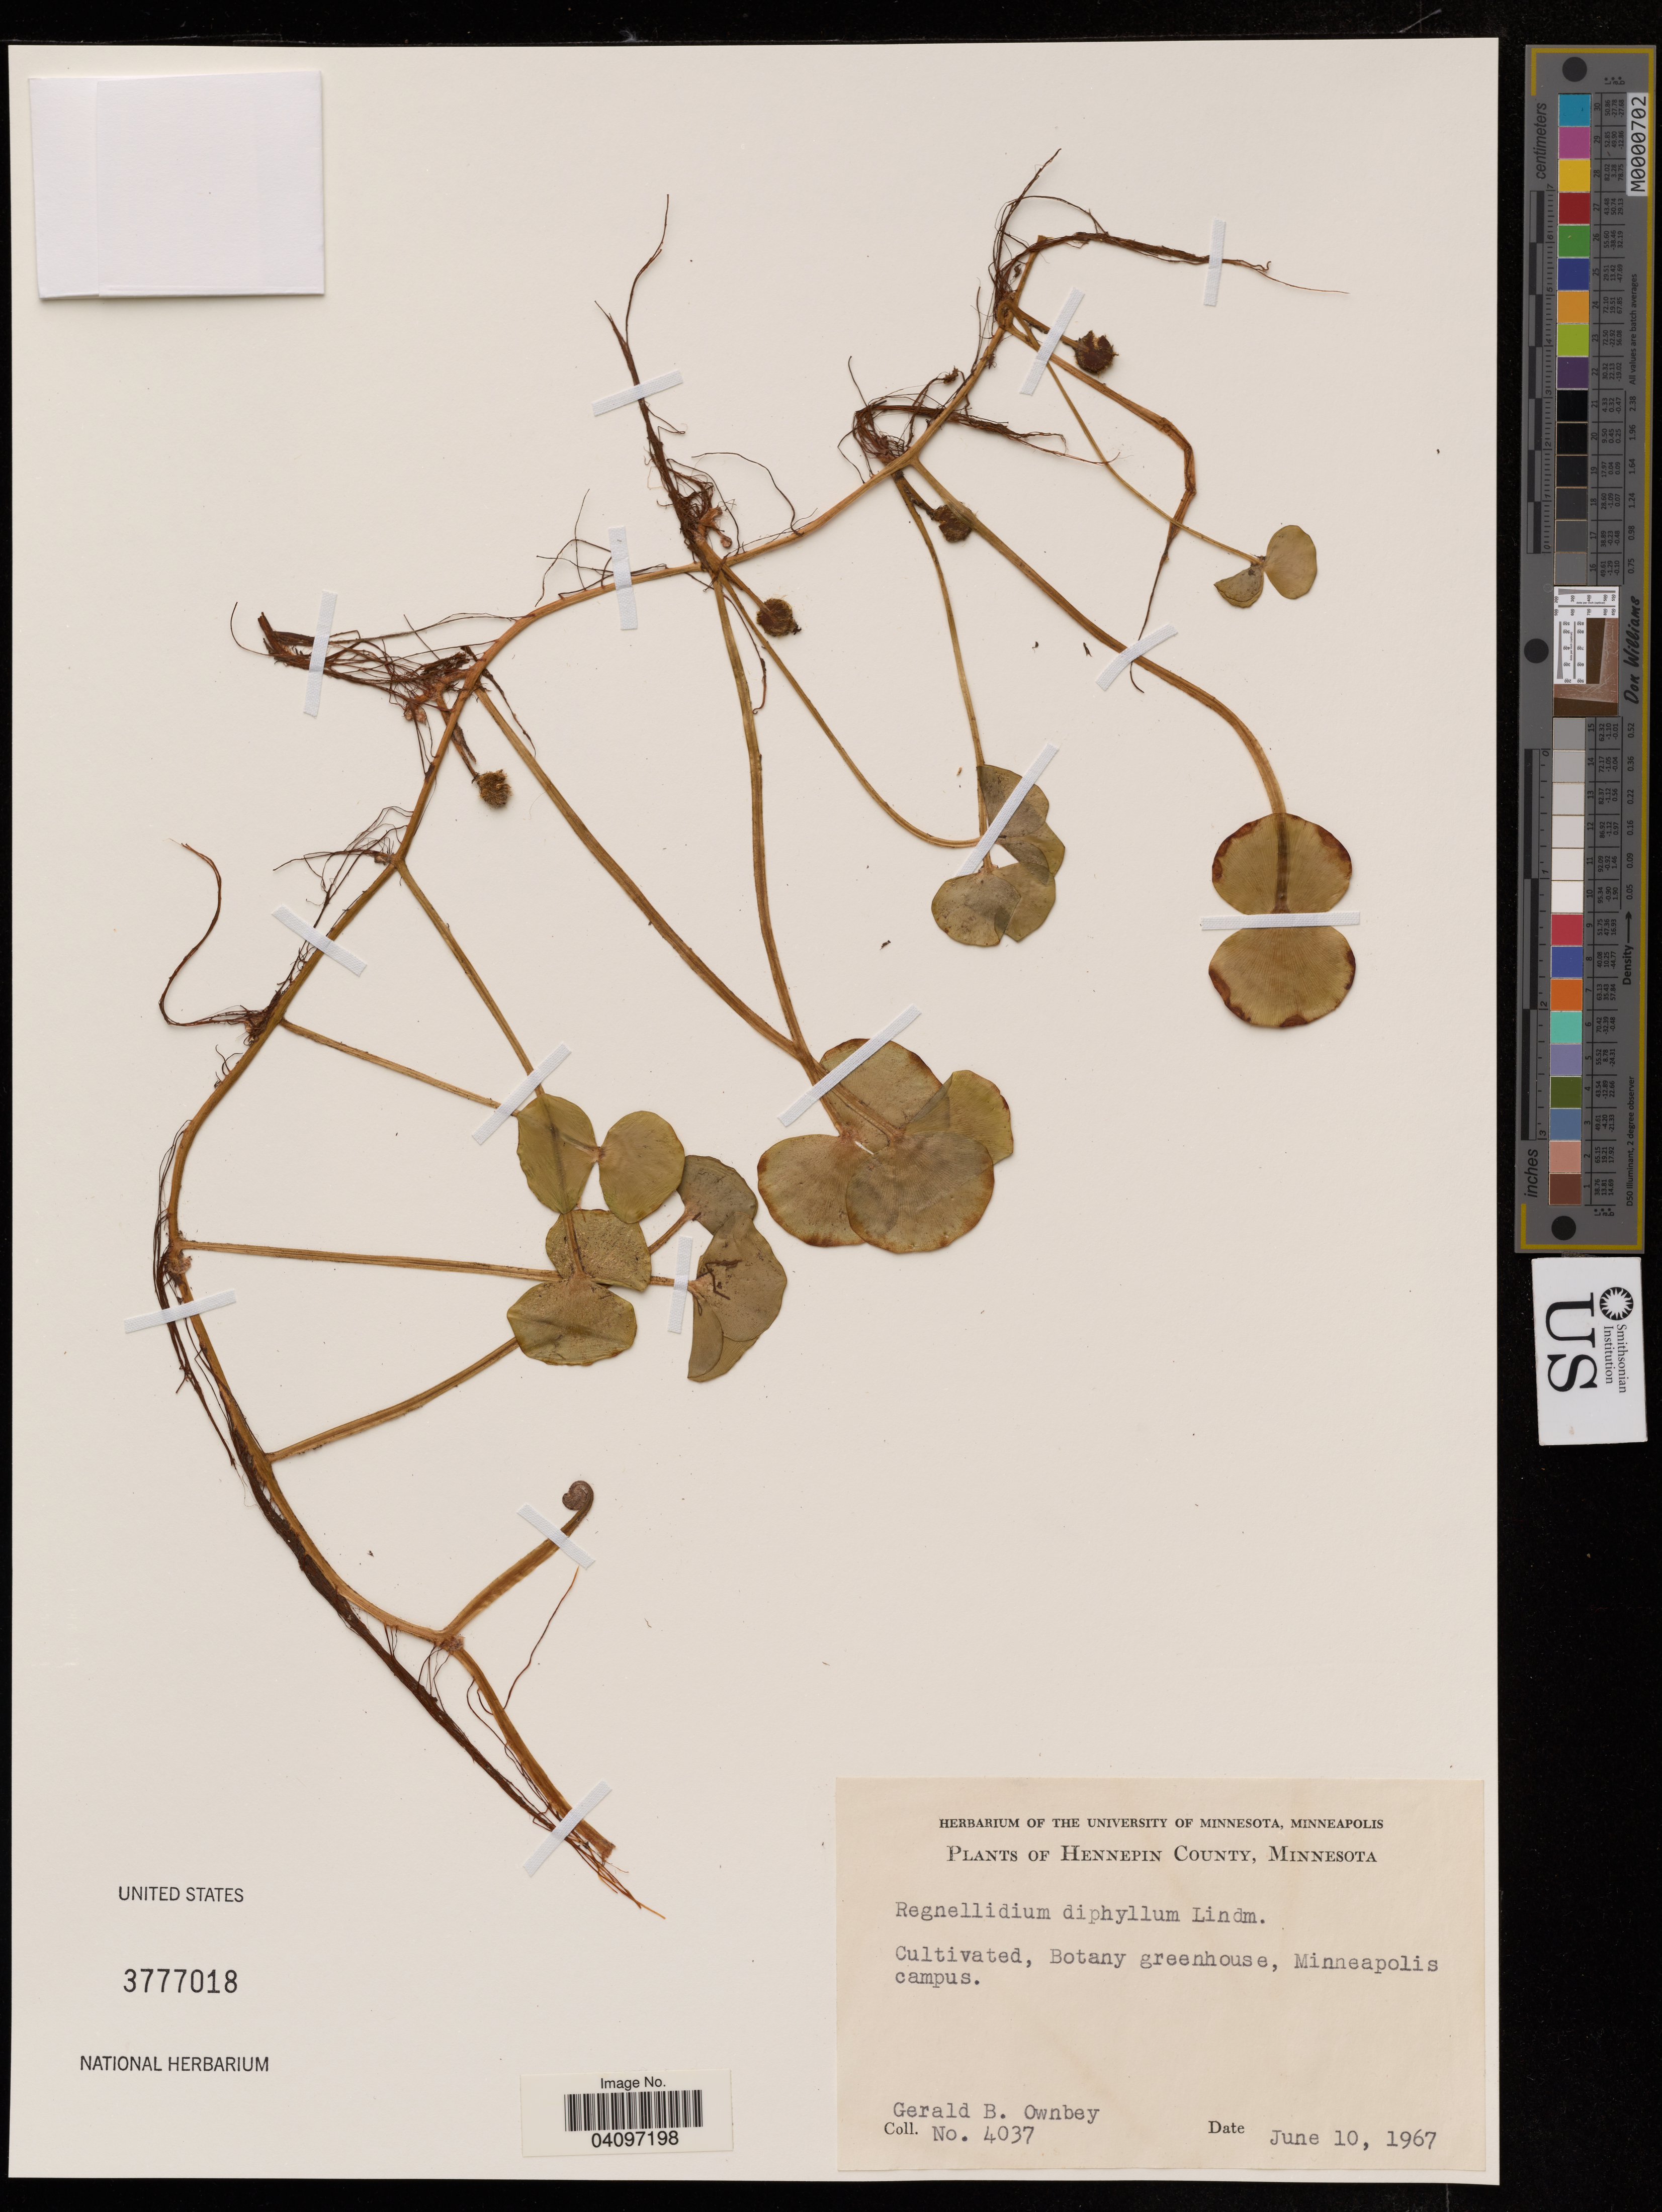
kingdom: Plantae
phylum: Tracheophyta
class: Polypodiopsida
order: Salviniales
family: Marsileaceae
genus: Regnellidium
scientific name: Regnellidium diphyllum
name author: Lindm.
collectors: G. B. Ownbey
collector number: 4037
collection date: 1967-06-10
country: United States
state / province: Minnesota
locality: Hennepin County, Minnesota. Cultivated, Botany greenhouse, Minneapolis campus.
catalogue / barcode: US 3777018